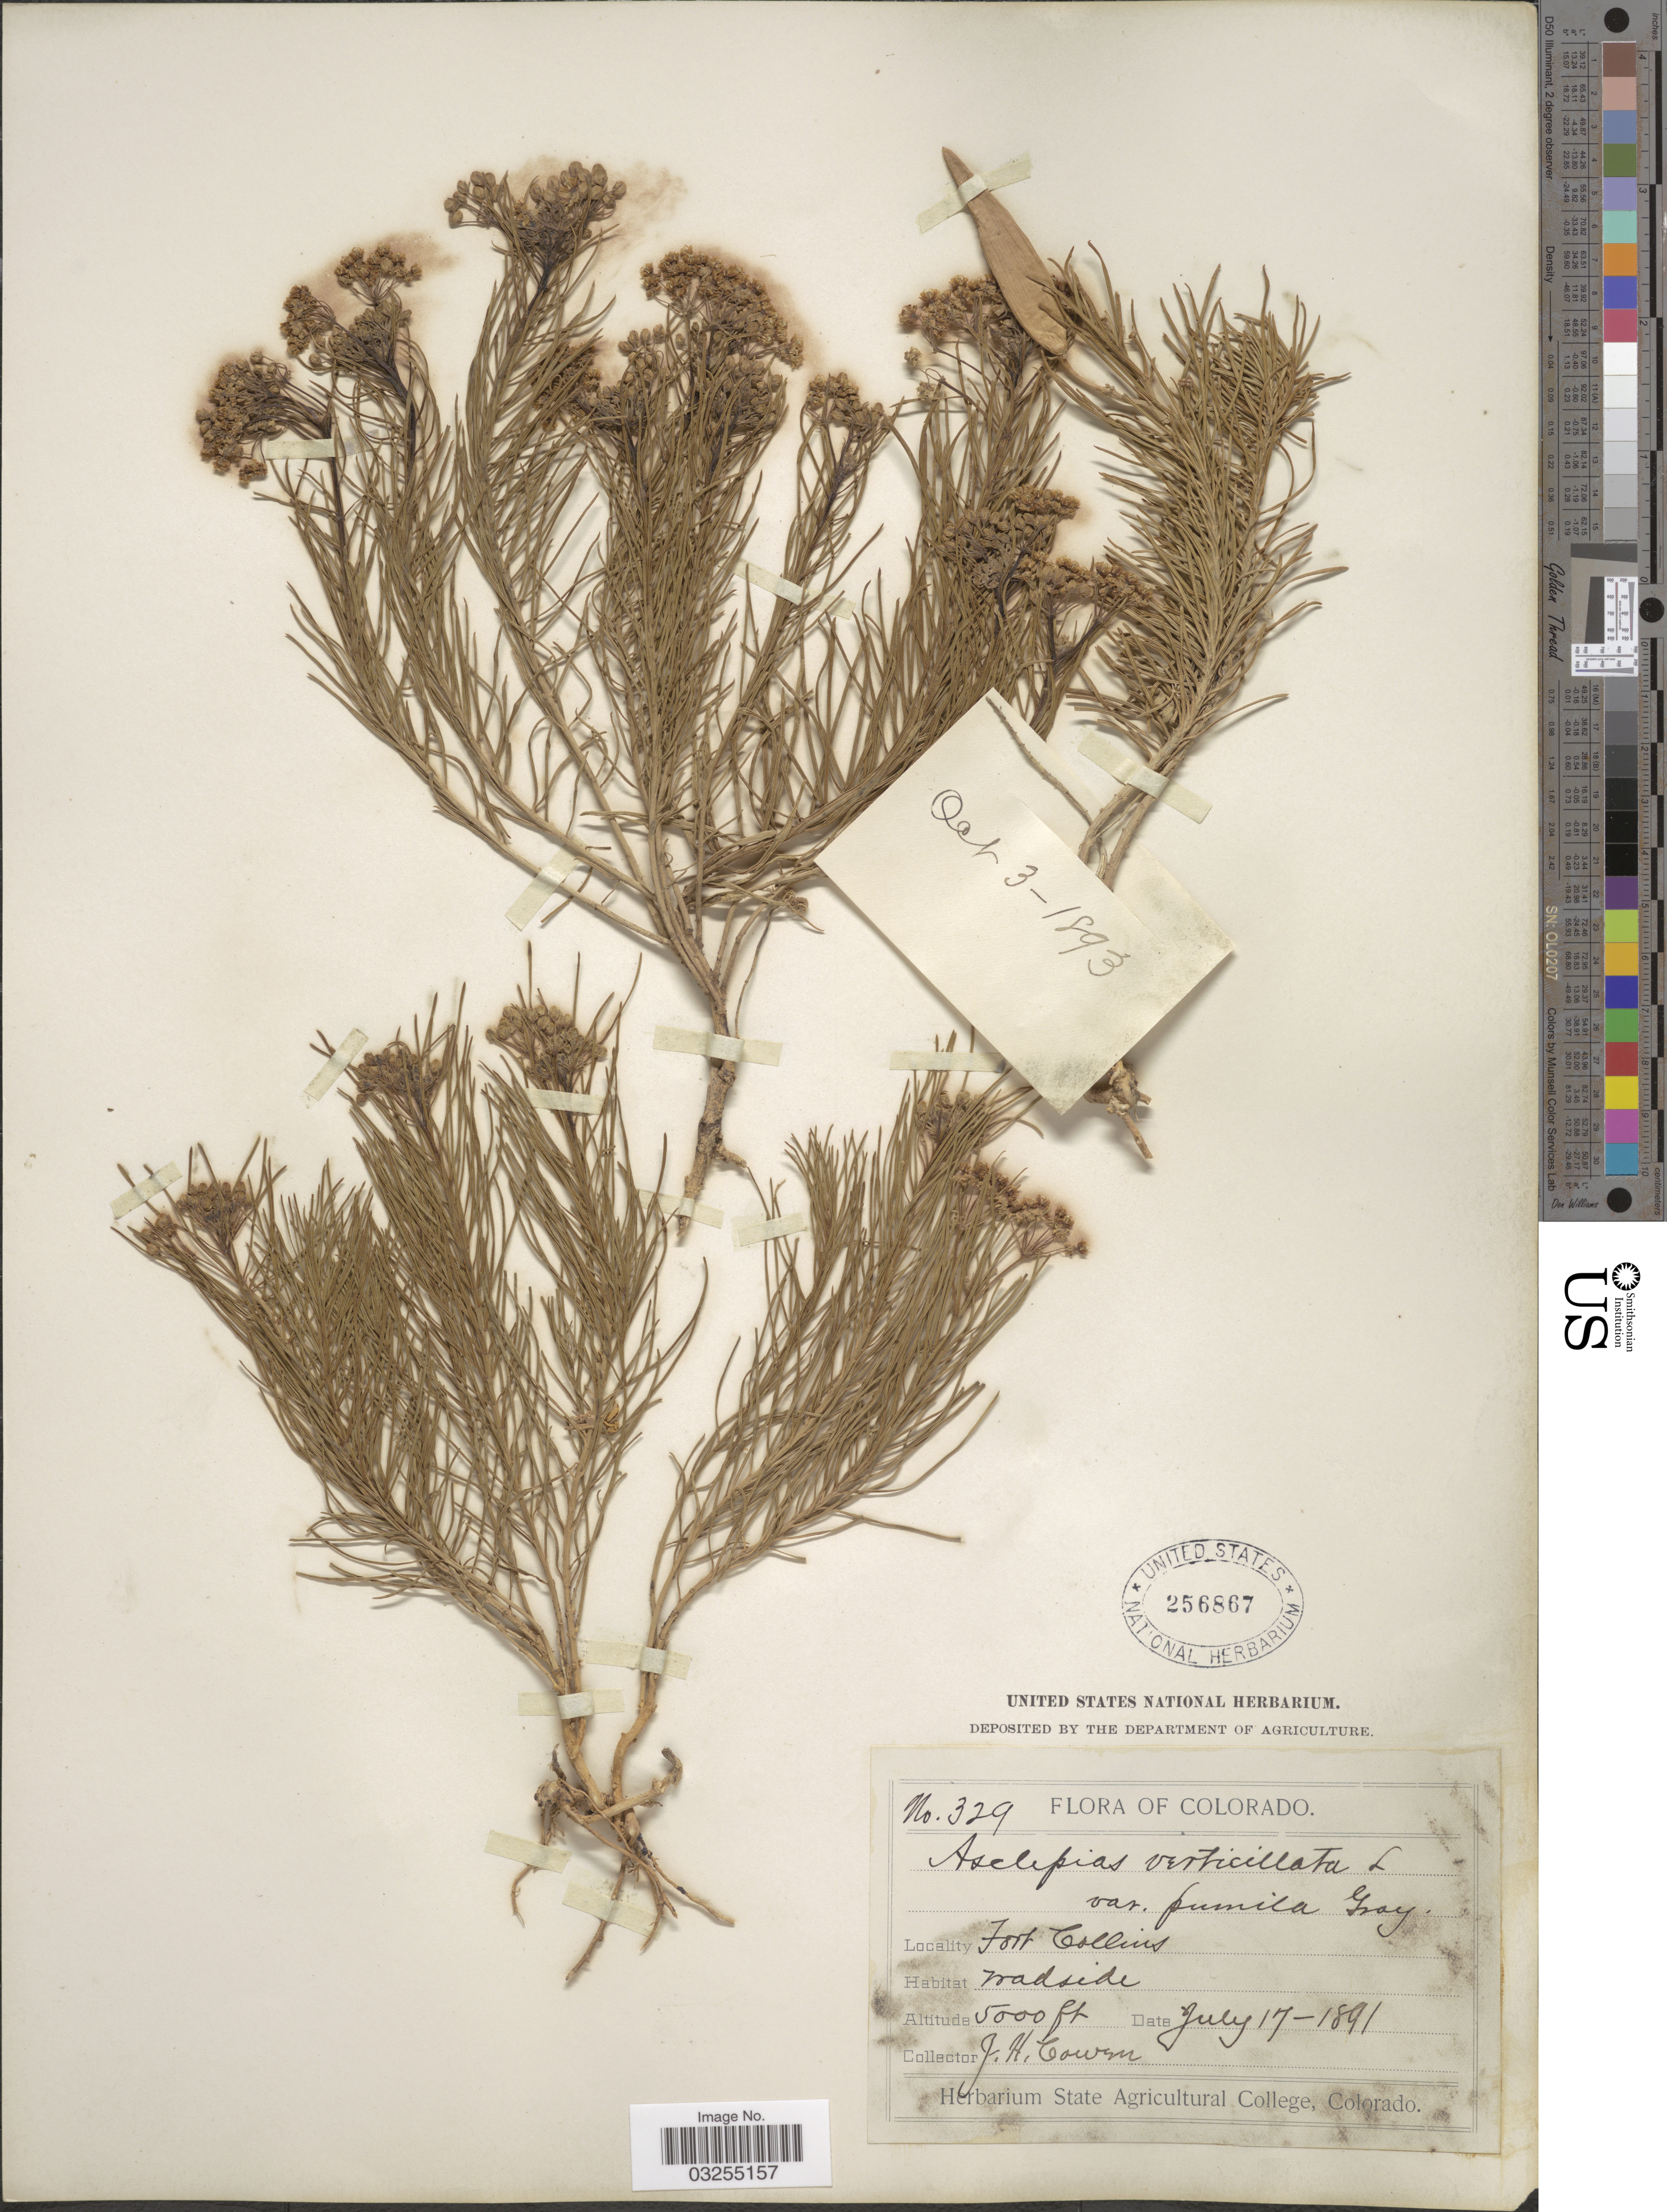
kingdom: Plantae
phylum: Tracheophyta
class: Magnoliopsida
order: Gentianales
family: Apocynaceae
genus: Asclepias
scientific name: Asclepias pumila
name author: (A. Gray) Vail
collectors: J. H. Cowen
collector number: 329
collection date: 1891-07-17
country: United States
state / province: Colorado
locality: Fort Collins.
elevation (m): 1524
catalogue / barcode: US 256867